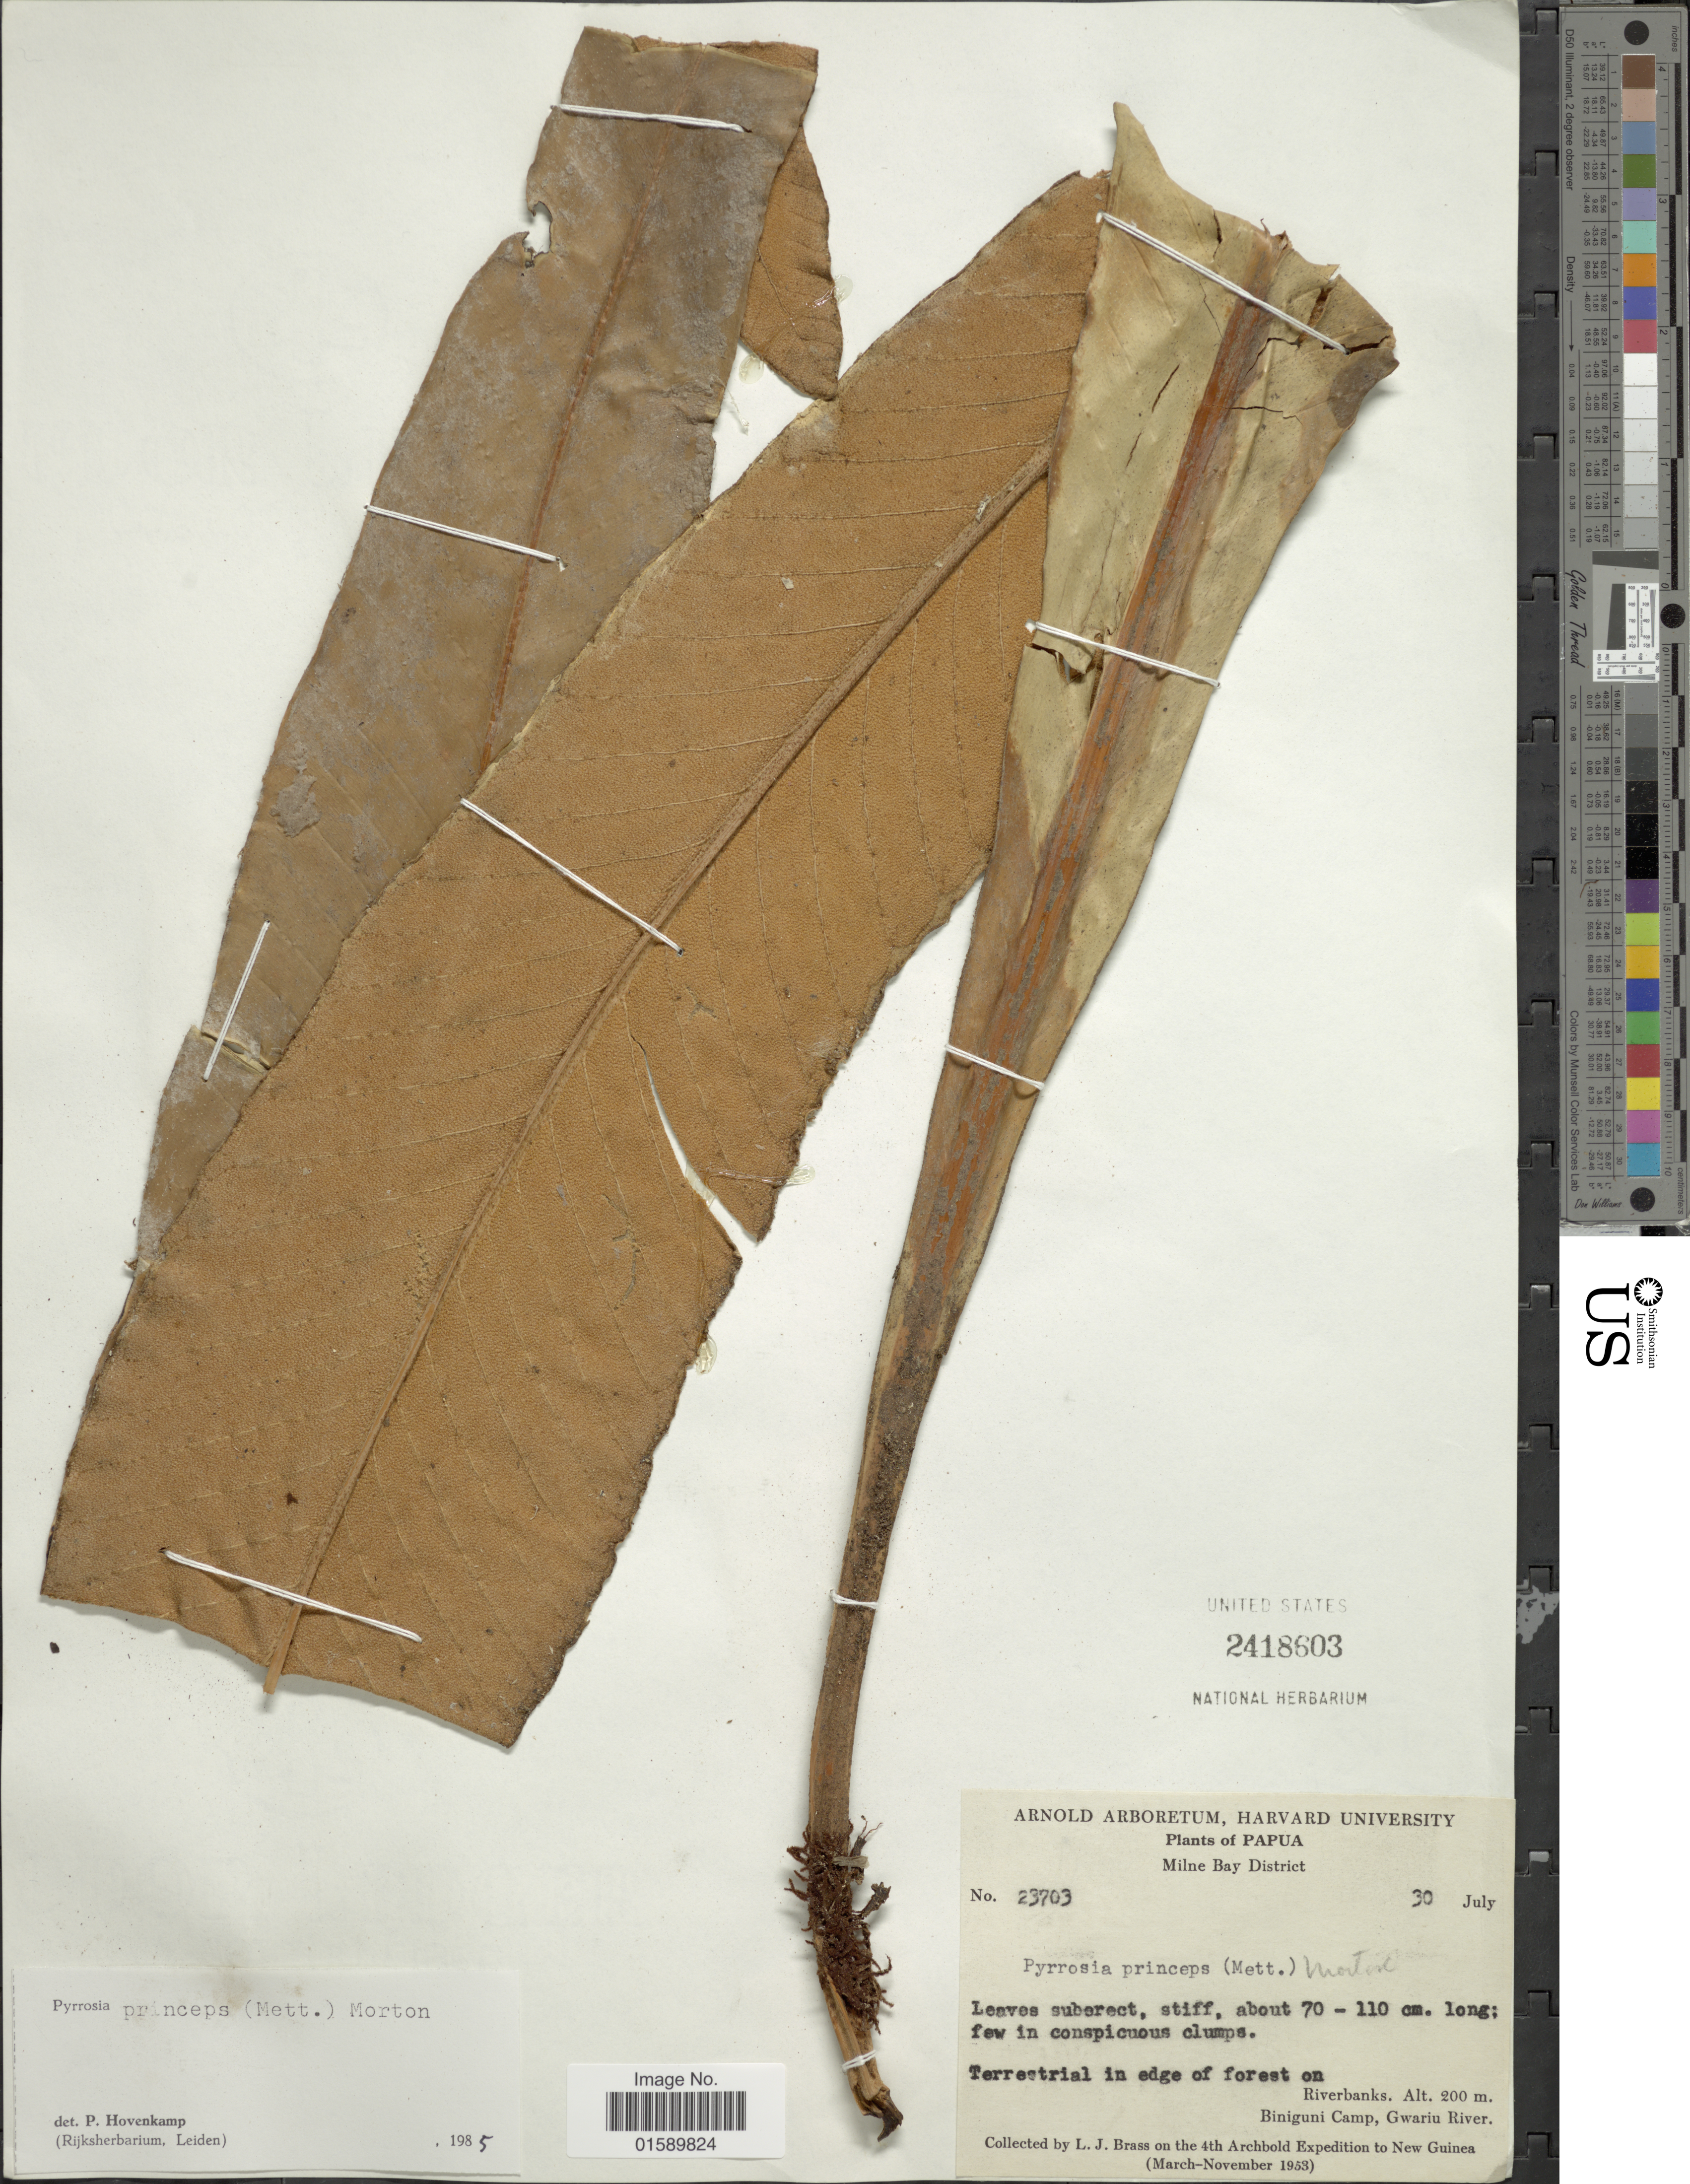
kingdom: Plantae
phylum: Tracheophyta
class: Polypodiopsida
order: Polypodiales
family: Polypodiaceae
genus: Pyrrosia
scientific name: Pyrrosia princeps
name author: (Mett.) C.V. Morton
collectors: L. J. Brass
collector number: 23709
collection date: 1953-07-30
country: Papua New Guinea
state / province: Milne Bay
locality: Papua, Milne Bay District. Biniguni Camp, Gwariu River.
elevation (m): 200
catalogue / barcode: US 2418603